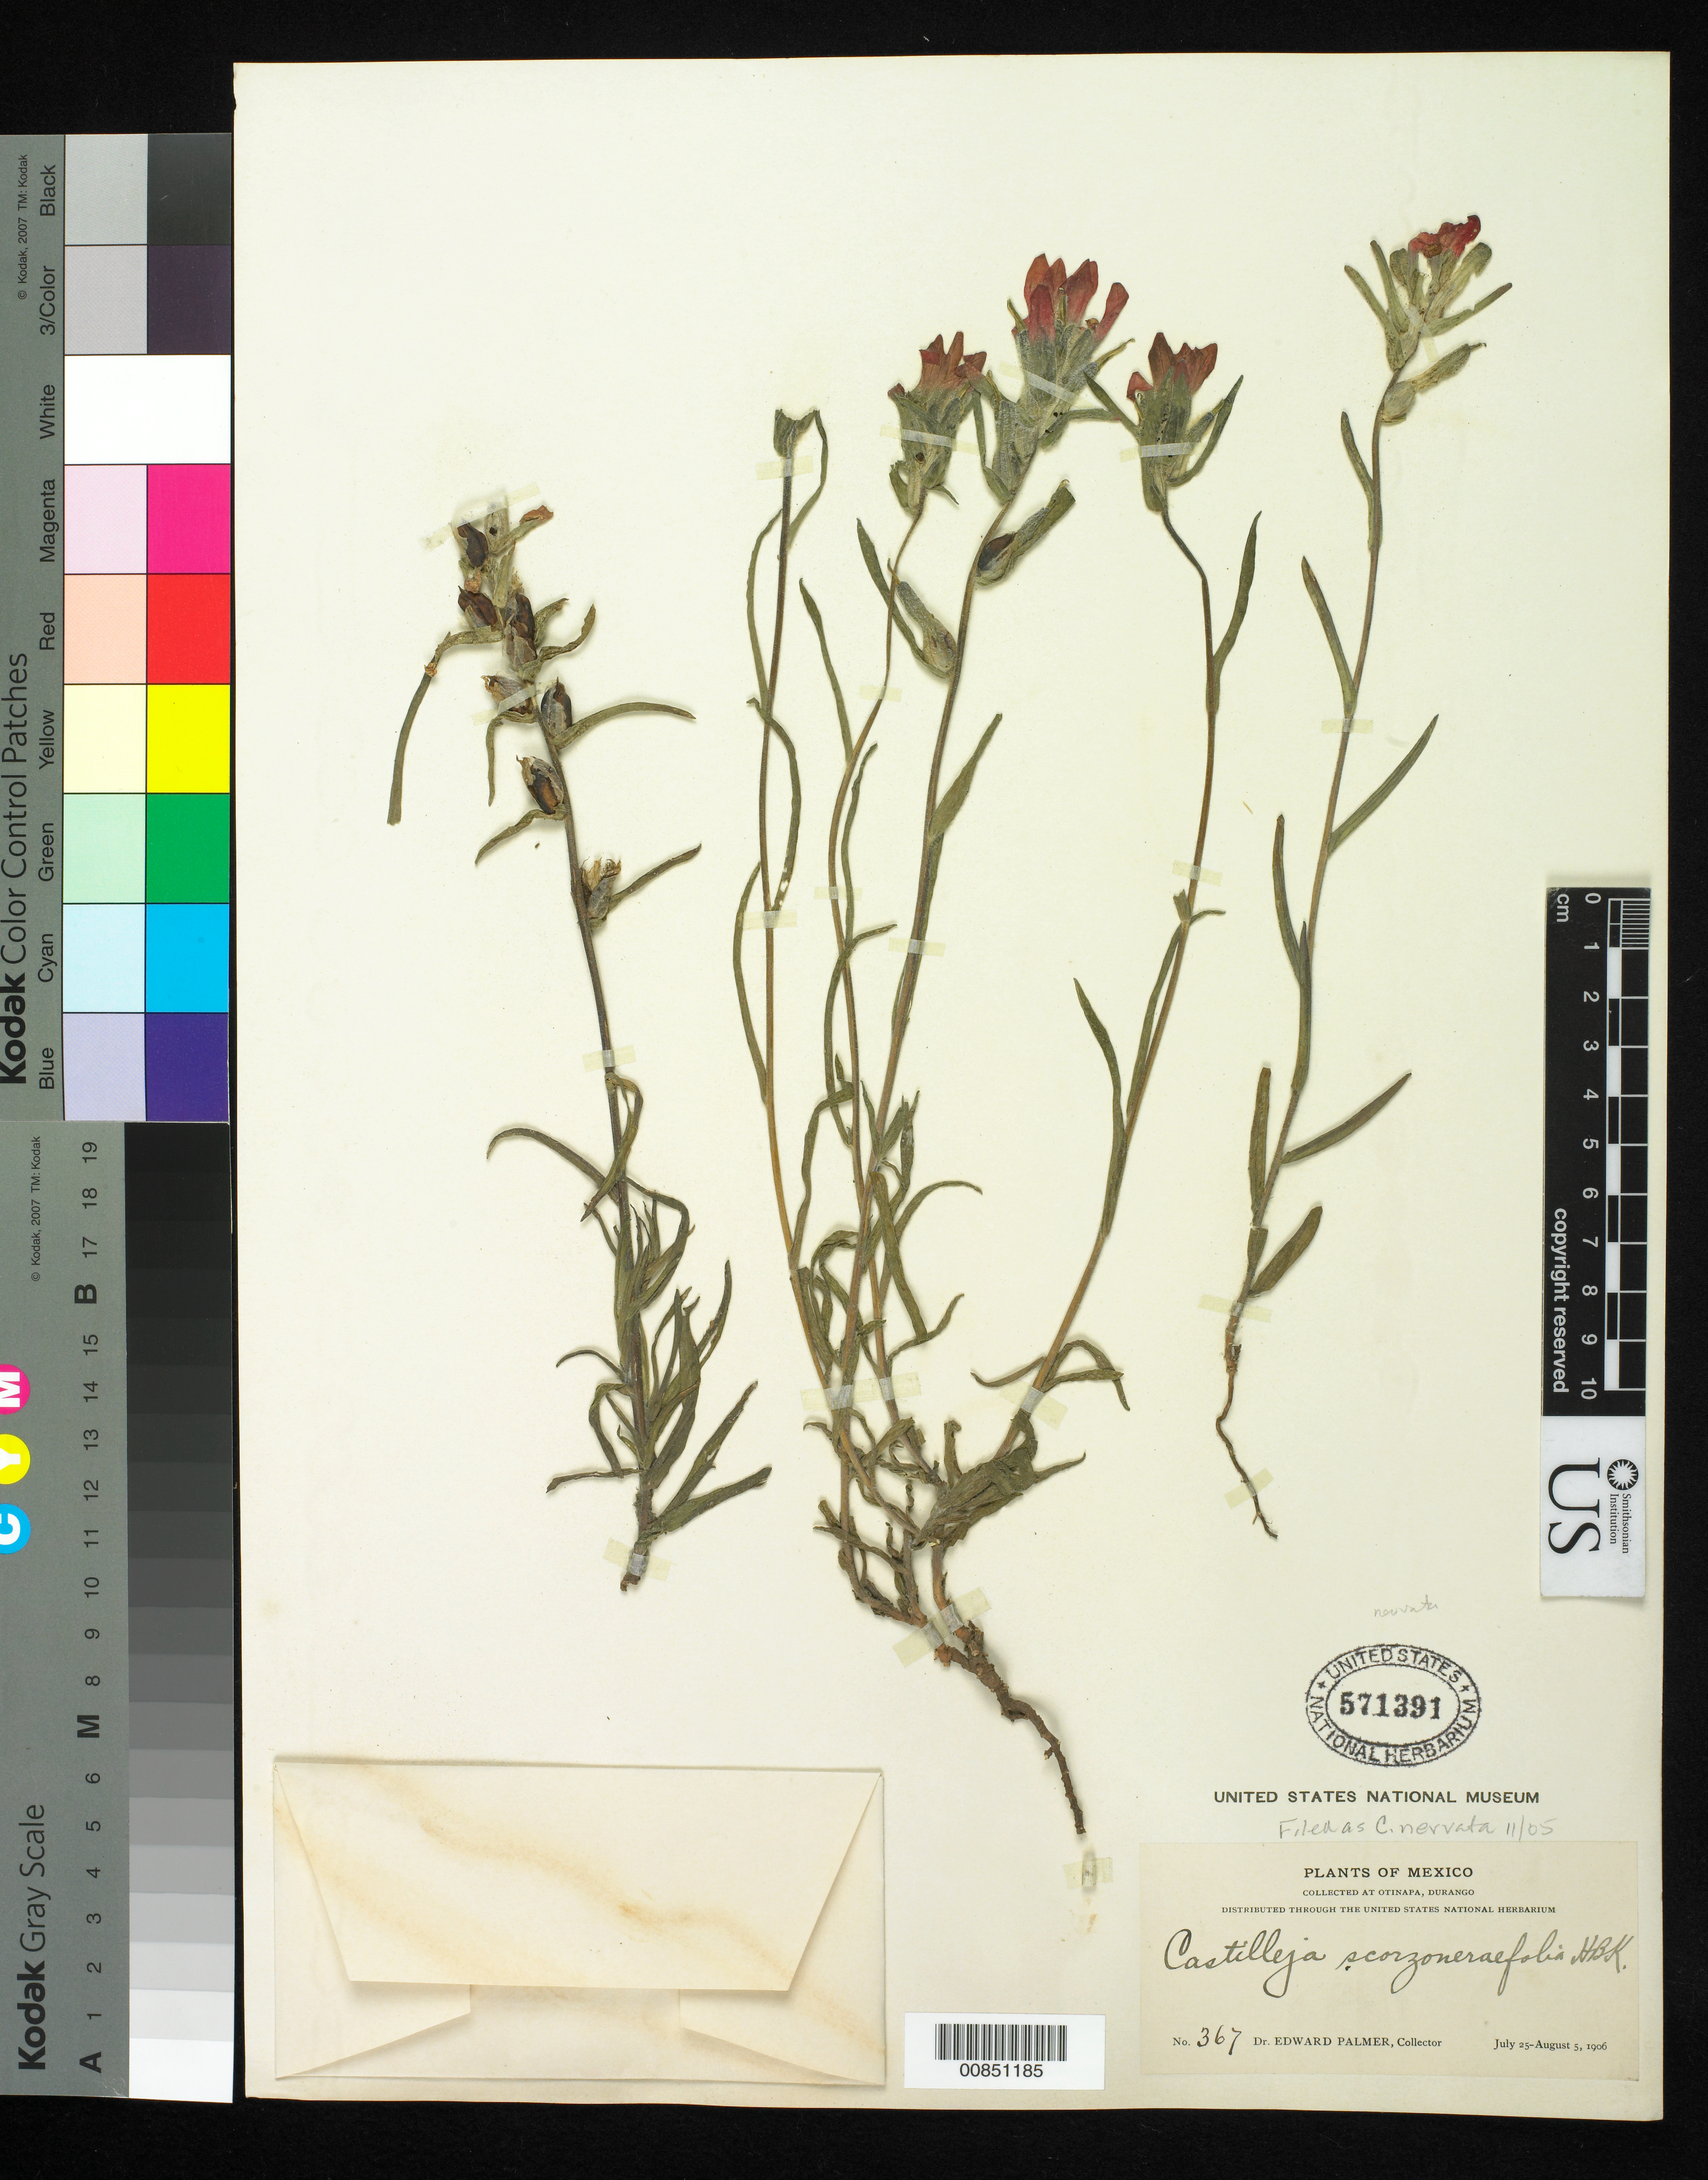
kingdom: Plantae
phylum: Tracheophyta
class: Magnoliopsida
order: Lamiales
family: Orobanchaceae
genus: Castilleja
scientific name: Castilleja nervata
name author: Eastw.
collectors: E. Palmer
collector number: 367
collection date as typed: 25 Jul 1906 to 05 Aug 1906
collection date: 1906-07-25/1906-08-05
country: Mexico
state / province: Durango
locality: Otinapa, Durango.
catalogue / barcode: US 571391